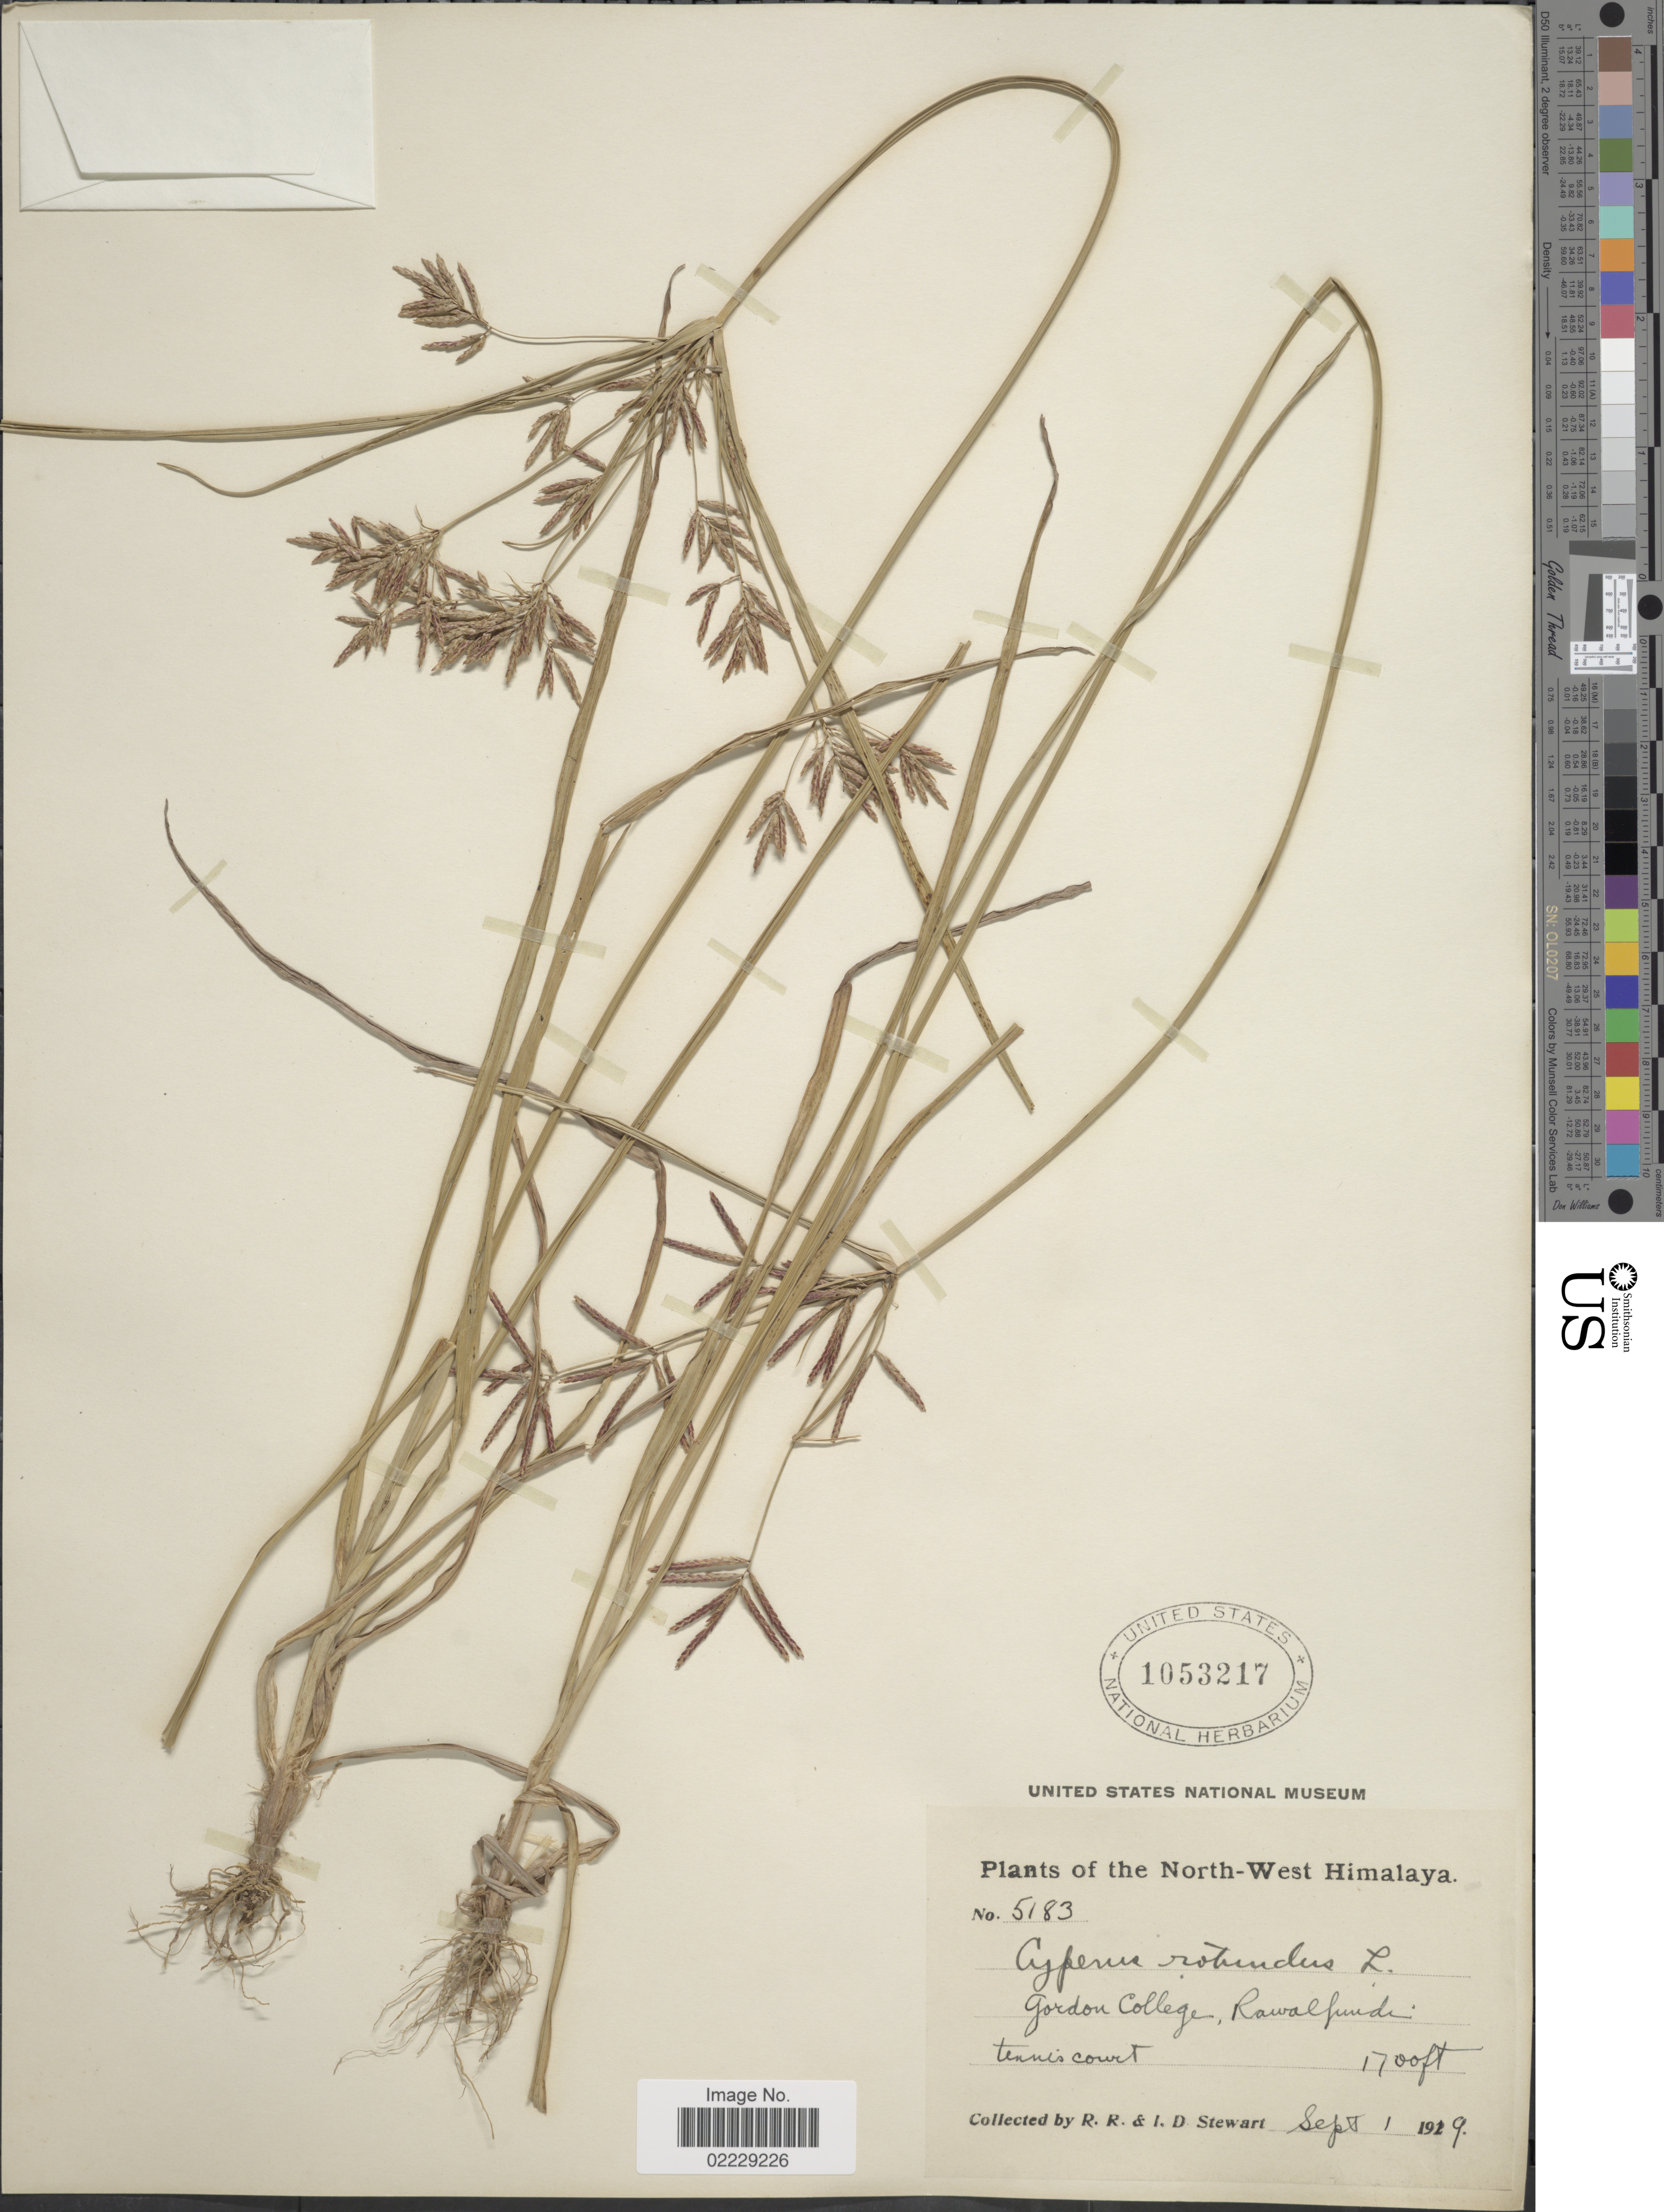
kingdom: Plantae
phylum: Tracheophyta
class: Liliopsida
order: Poales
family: Cyperaceae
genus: Cyperus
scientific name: Cyperus rotundus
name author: L.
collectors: R. R. Stewart & I. Stewart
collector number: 5183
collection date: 1919-09-01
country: Pakistan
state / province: Punjab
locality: North-West Himalaya, Gordon College, Rawalpindi, tennis court.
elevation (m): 518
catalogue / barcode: US 1053217